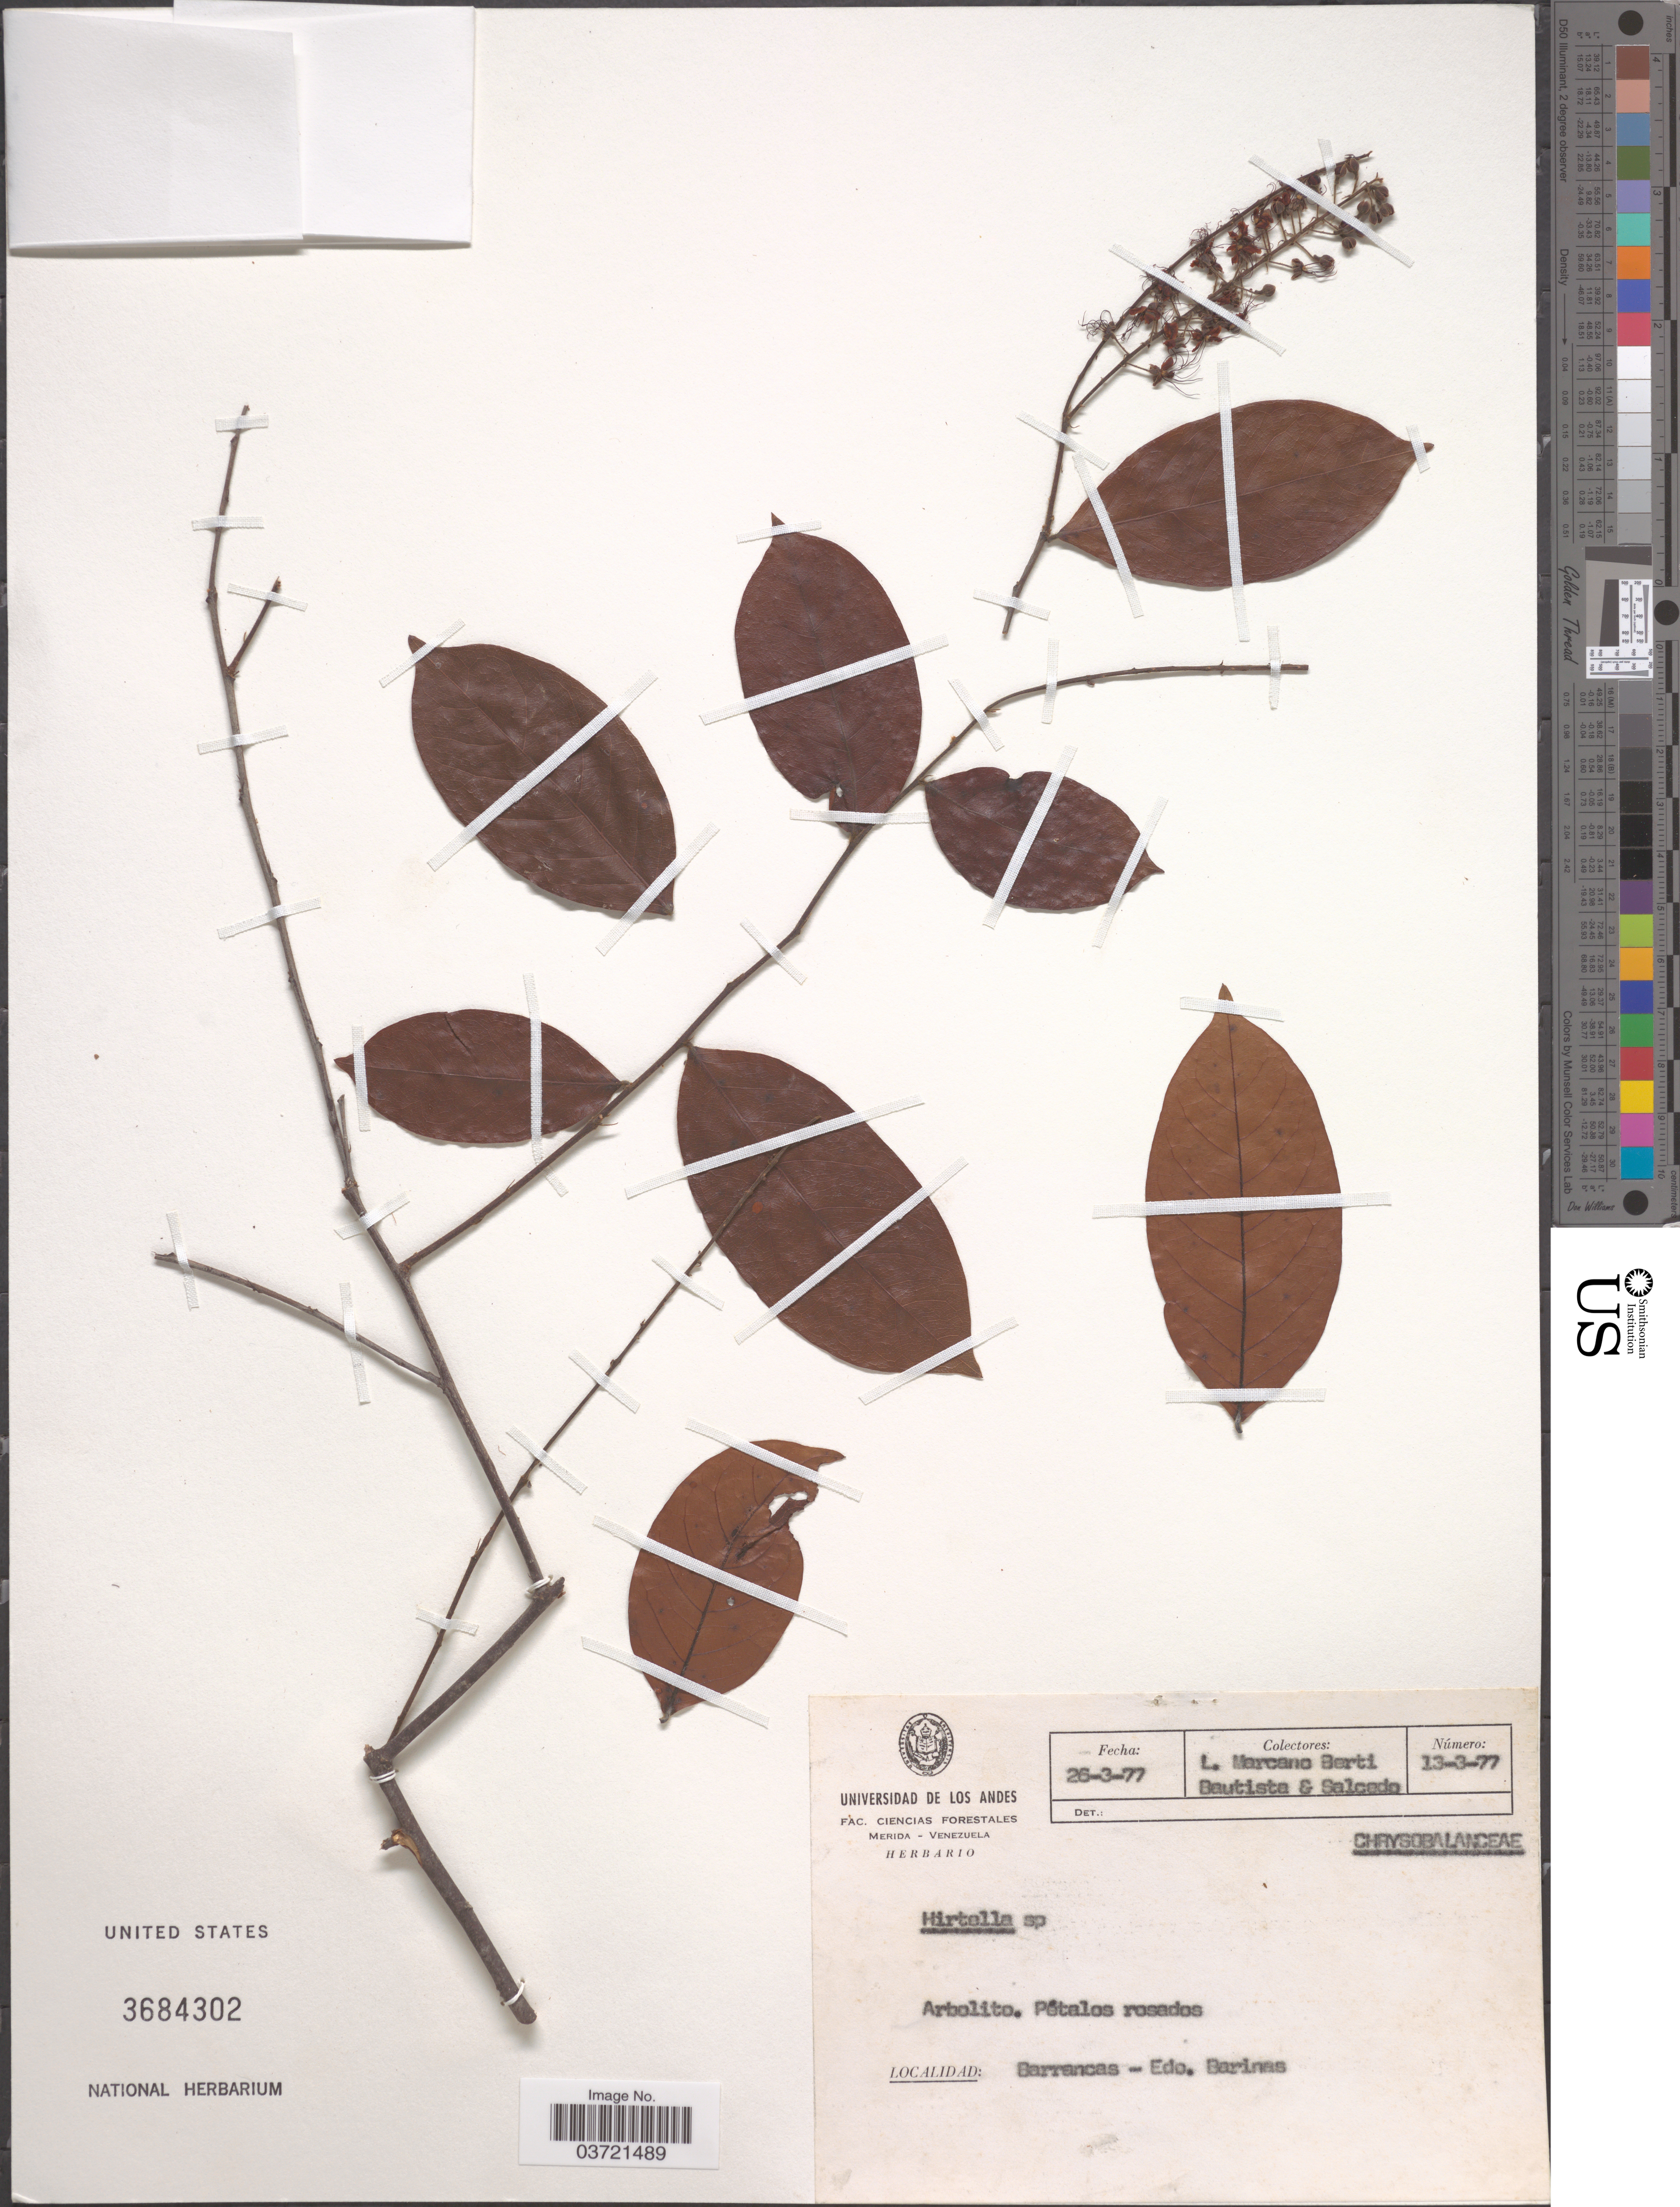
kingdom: Plantae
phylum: Tracheophyta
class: Magnoliopsida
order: Malpighiales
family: Chrysobalanaceae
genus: Hirtella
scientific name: Hirtella sp.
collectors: L. Marcano-Berti, -. Bautista & Salcedo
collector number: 13-3-77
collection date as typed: Transcribed d/m/y: 26/3/77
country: Venezuela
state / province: Barinas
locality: Barrancas.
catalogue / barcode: US 3684302